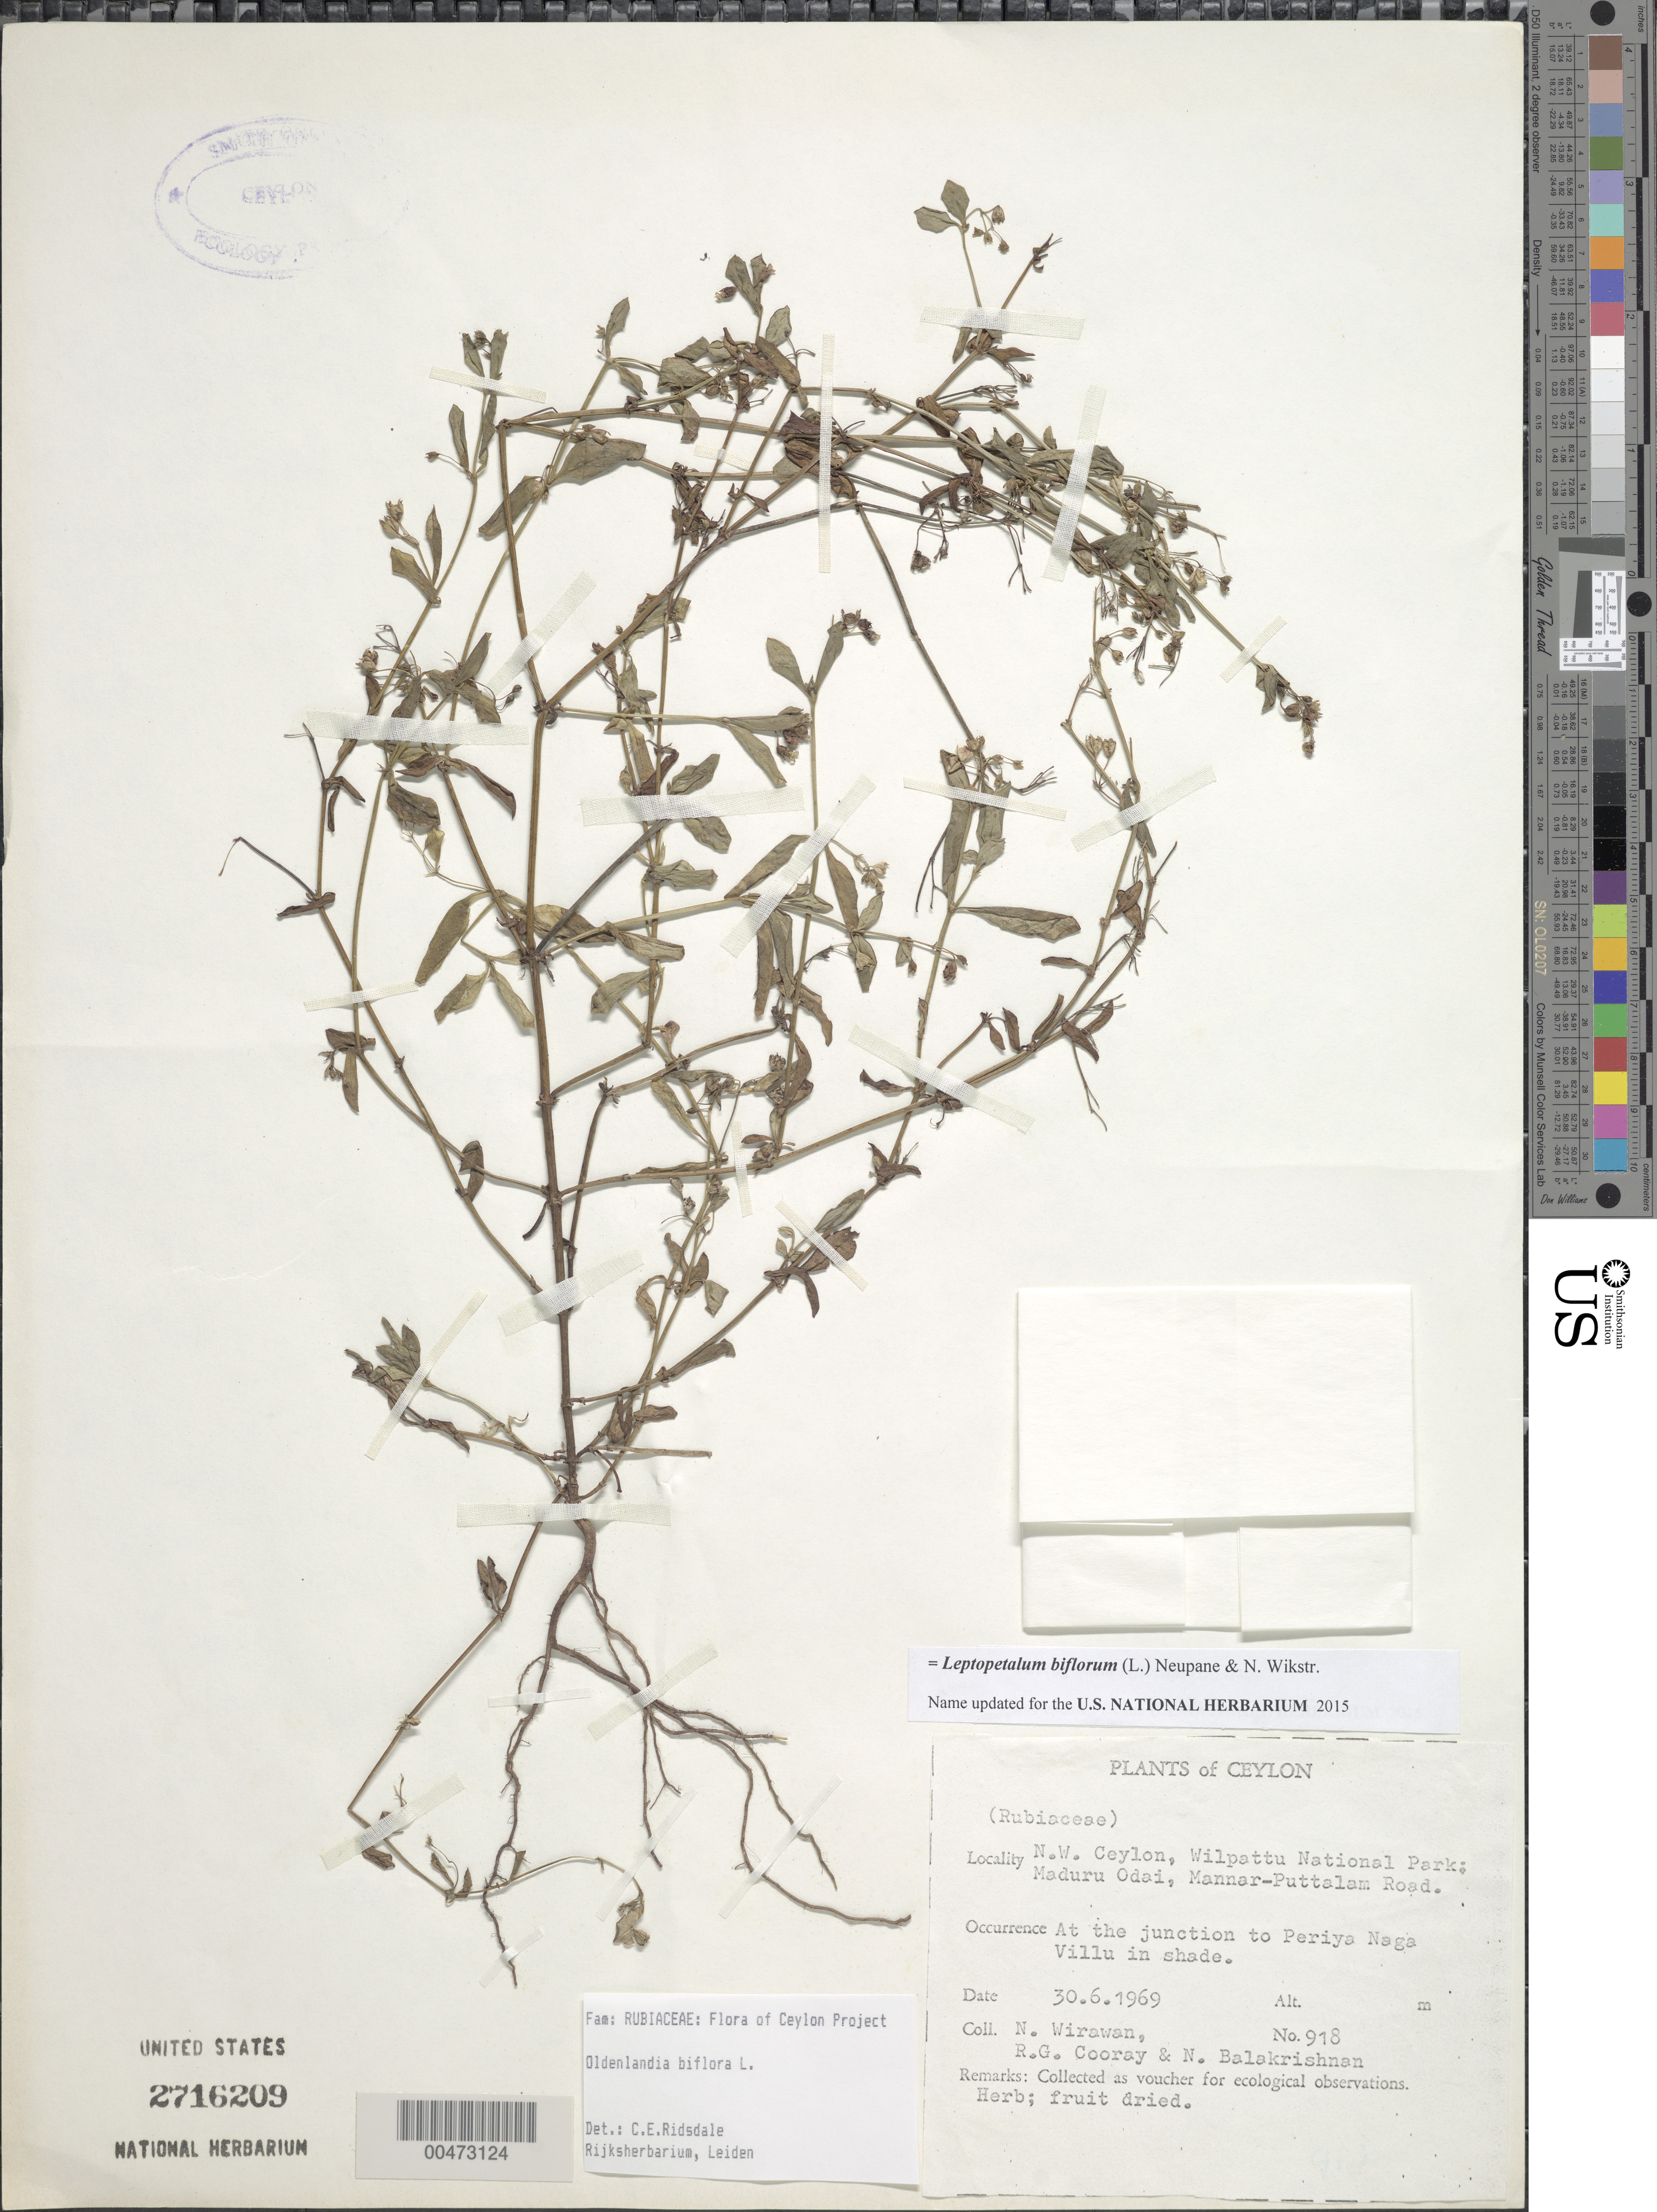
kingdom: Plantae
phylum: Tracheophyta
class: Magnoliopsida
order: Gentianales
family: Rubiaceae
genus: Leptopetalum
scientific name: Leptopetalum biflorum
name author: (L.) Neupane & N. Wikstr.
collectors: N. Wirawan, R. Cooray & N. Balakrishnan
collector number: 918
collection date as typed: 30 Jun 1969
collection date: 1969-06-30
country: Sri Lanka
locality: Wilpattu National Park, Maduru Odai, NW Ceylon, Mannar-Puttalam Rd., at the junct. to Periya Naga Villu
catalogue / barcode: US 2716209